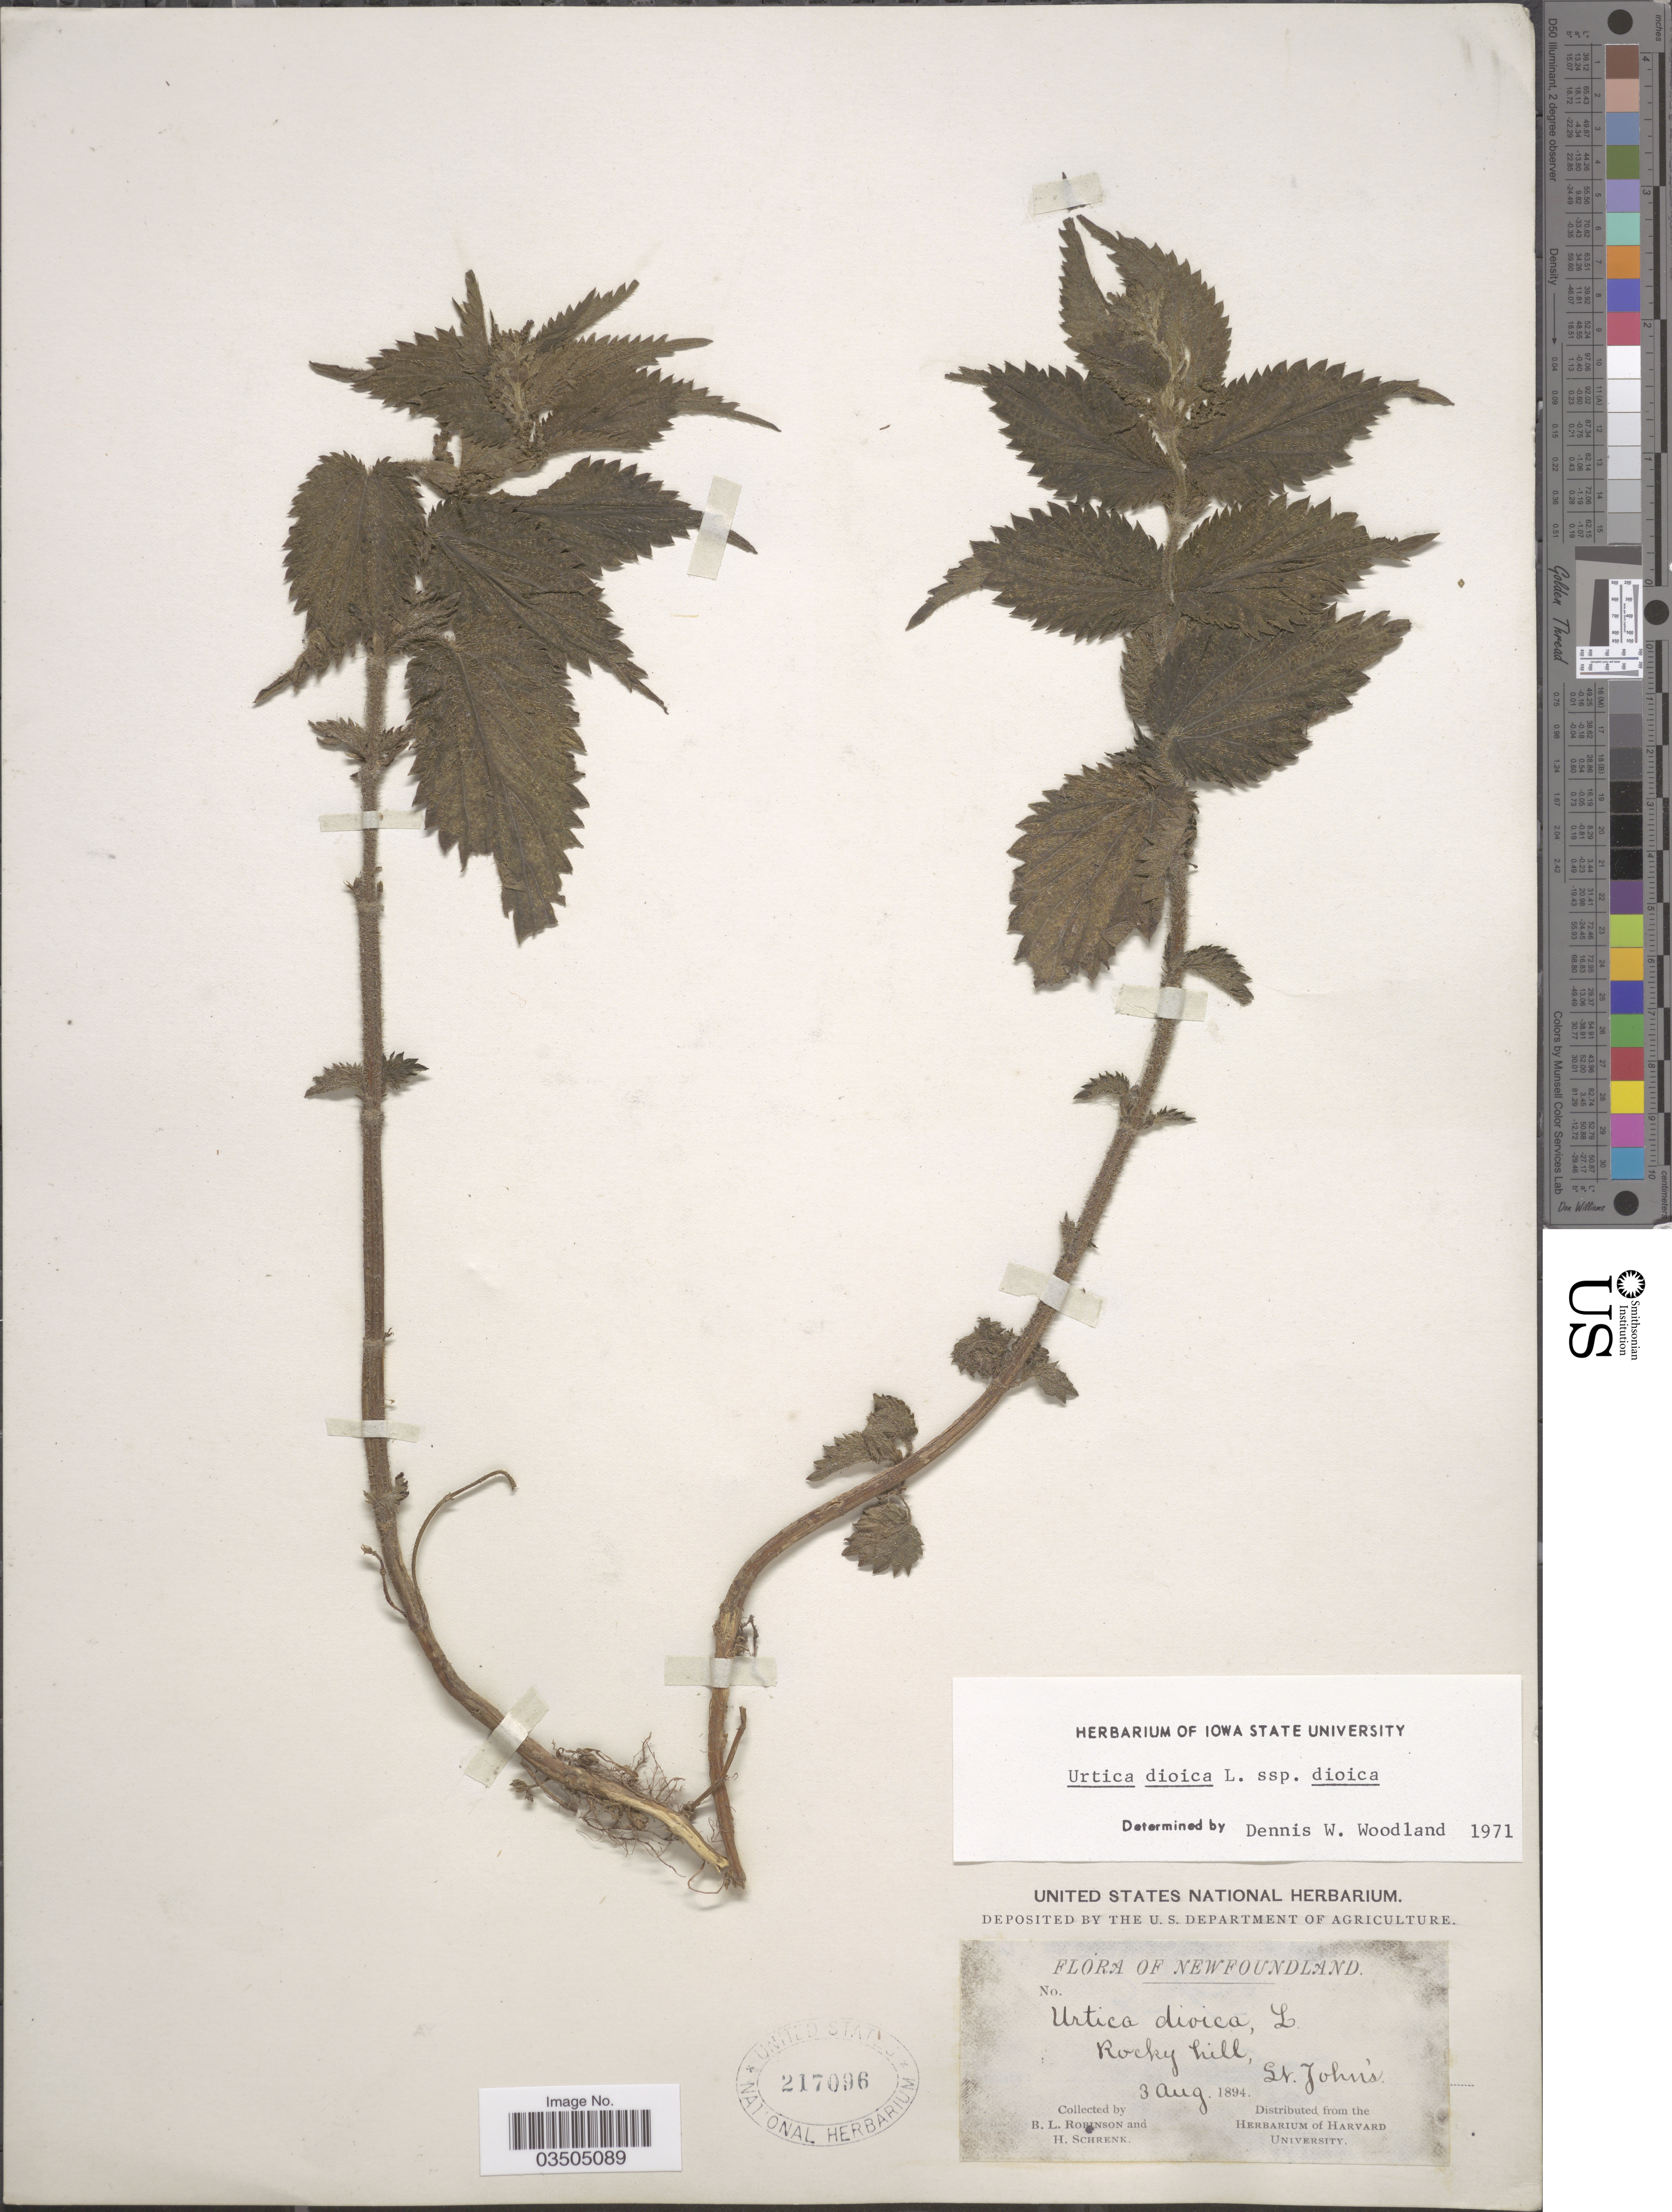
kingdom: Plantae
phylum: Tracheophyta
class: Magnoliopsida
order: Rosales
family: Urticaceae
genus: Urtica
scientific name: Urtica dioica subsp. dioica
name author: L.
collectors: B. L. Robinson & H. Schrenk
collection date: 1894-08-03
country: Canada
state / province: Newfoundland and Labrador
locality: Rocky hill, St. John's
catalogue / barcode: US 217096